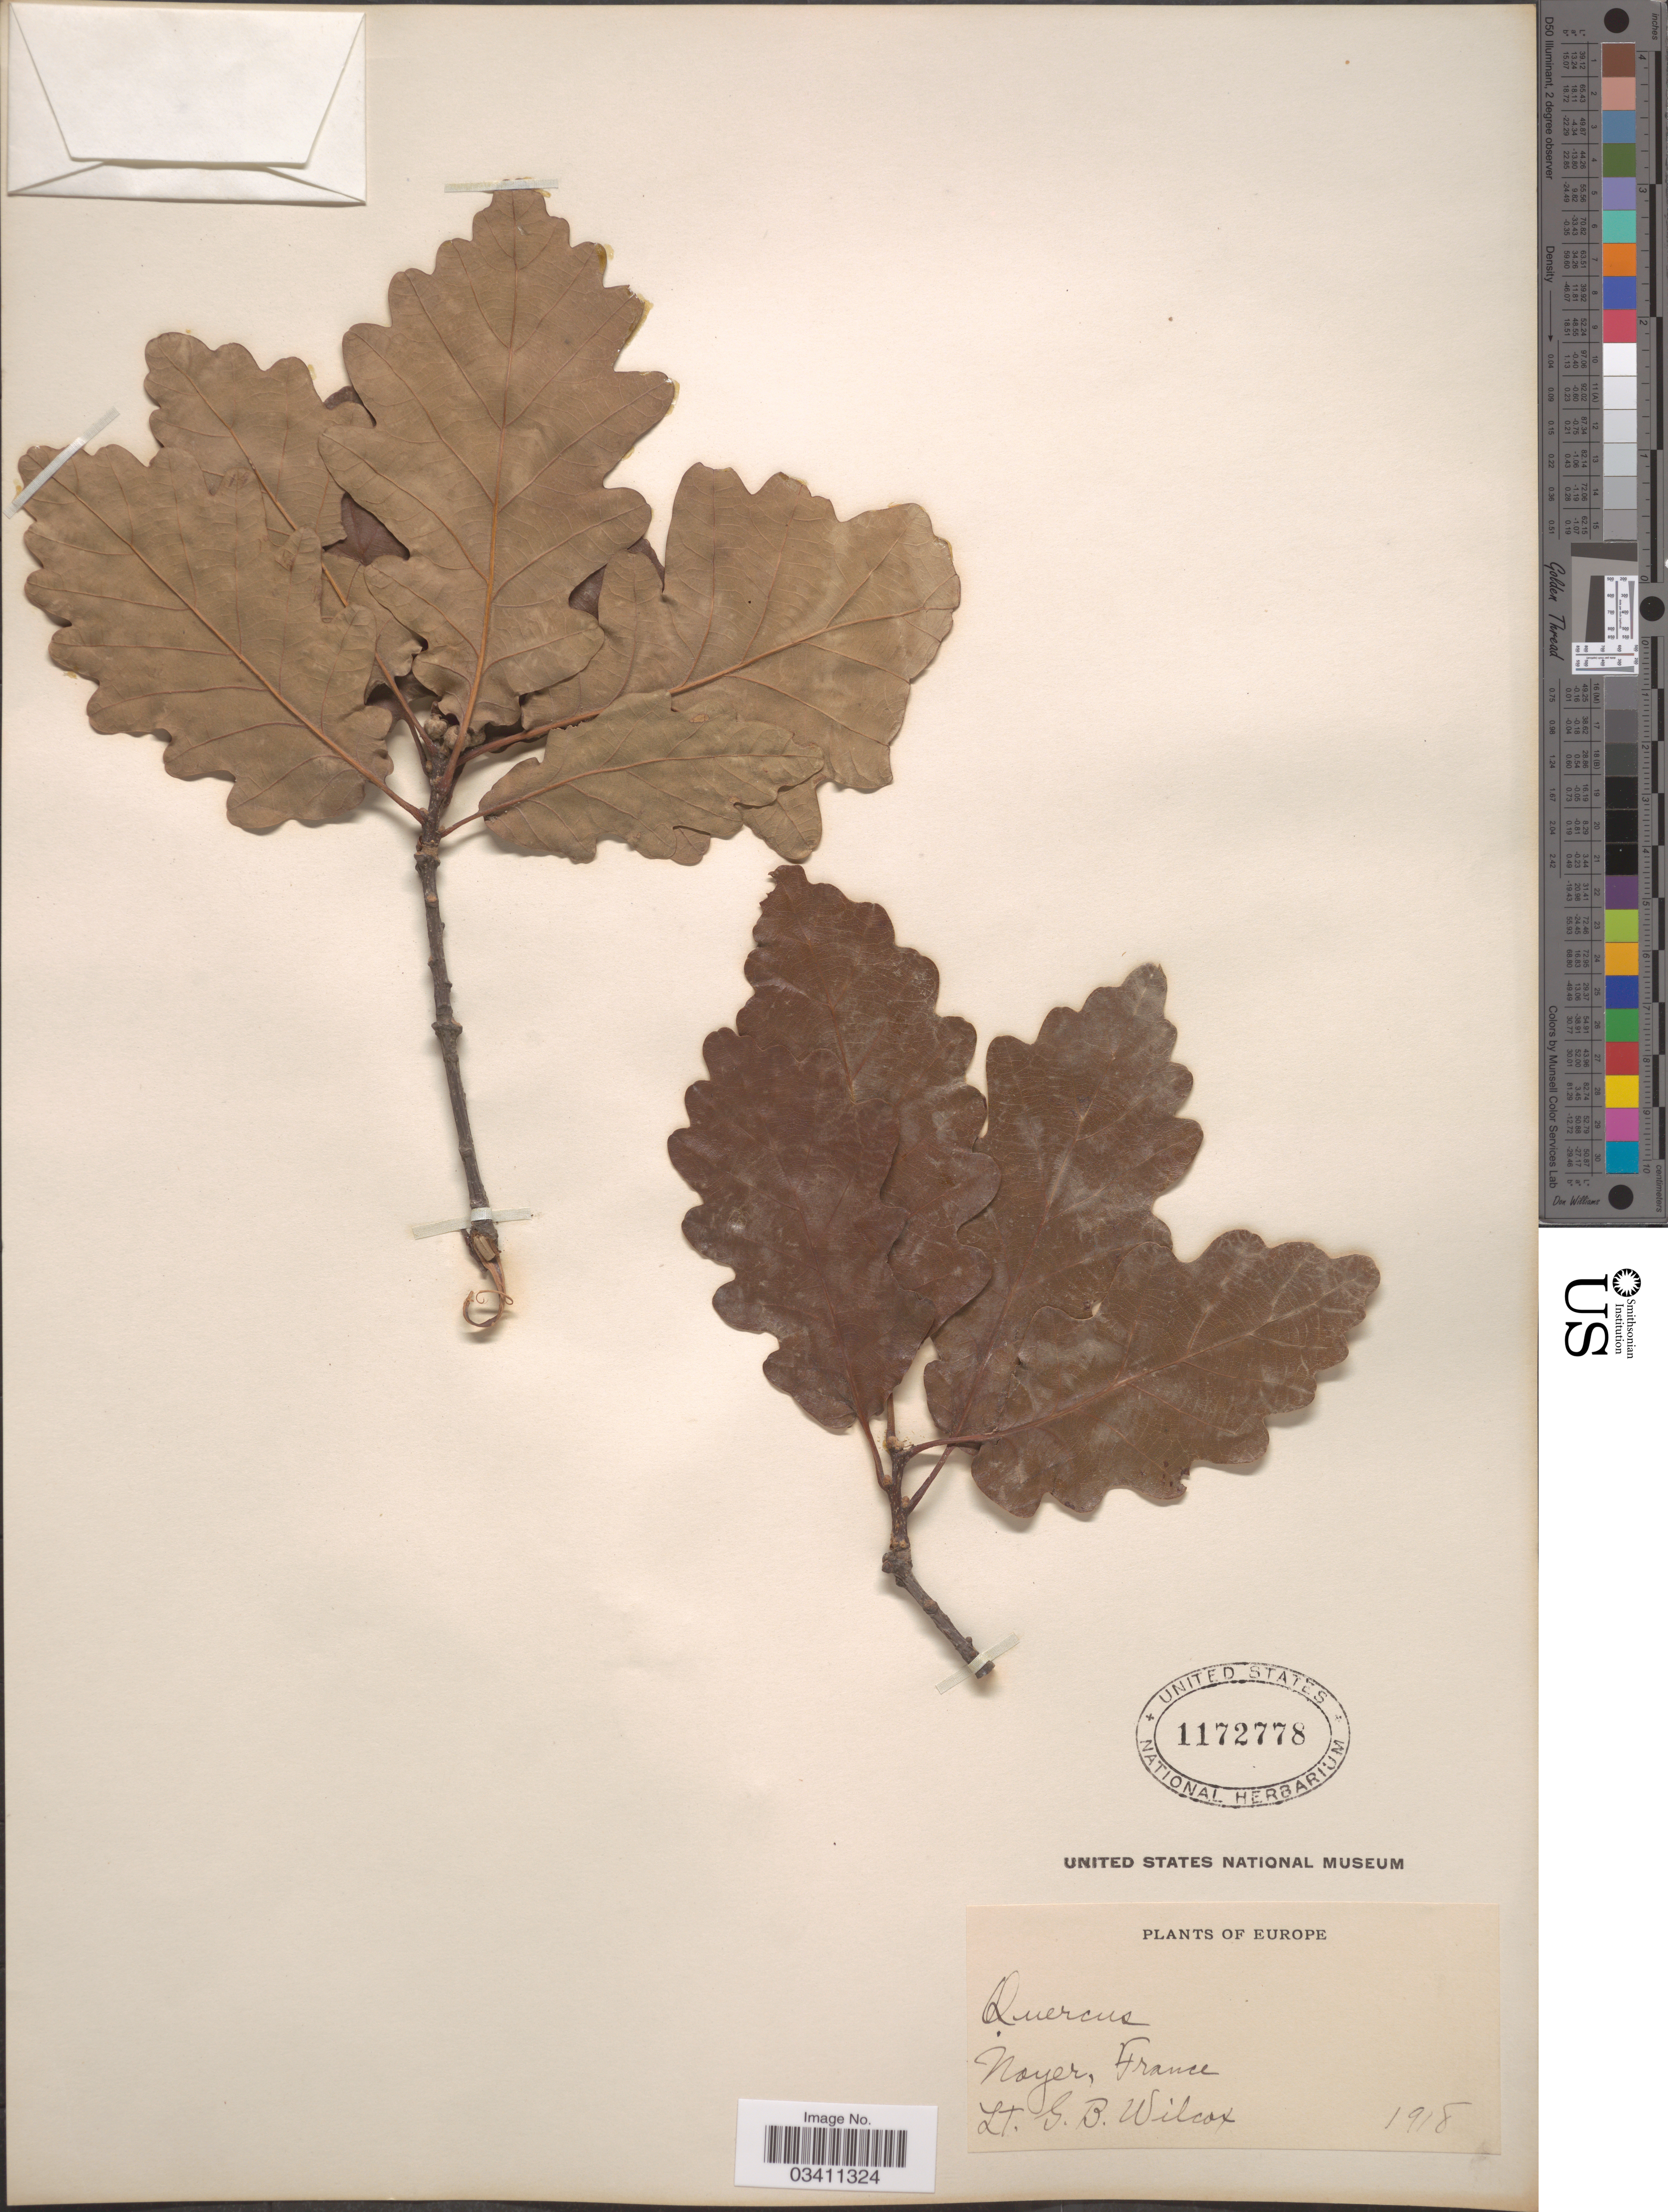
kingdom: Plantae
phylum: Tracheophyta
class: Magnoliopsida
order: Fagales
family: Fagaceae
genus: Quercus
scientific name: Quercus sp.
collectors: G. Wilcox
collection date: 1918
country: France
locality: Noyer.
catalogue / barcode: US 1172778